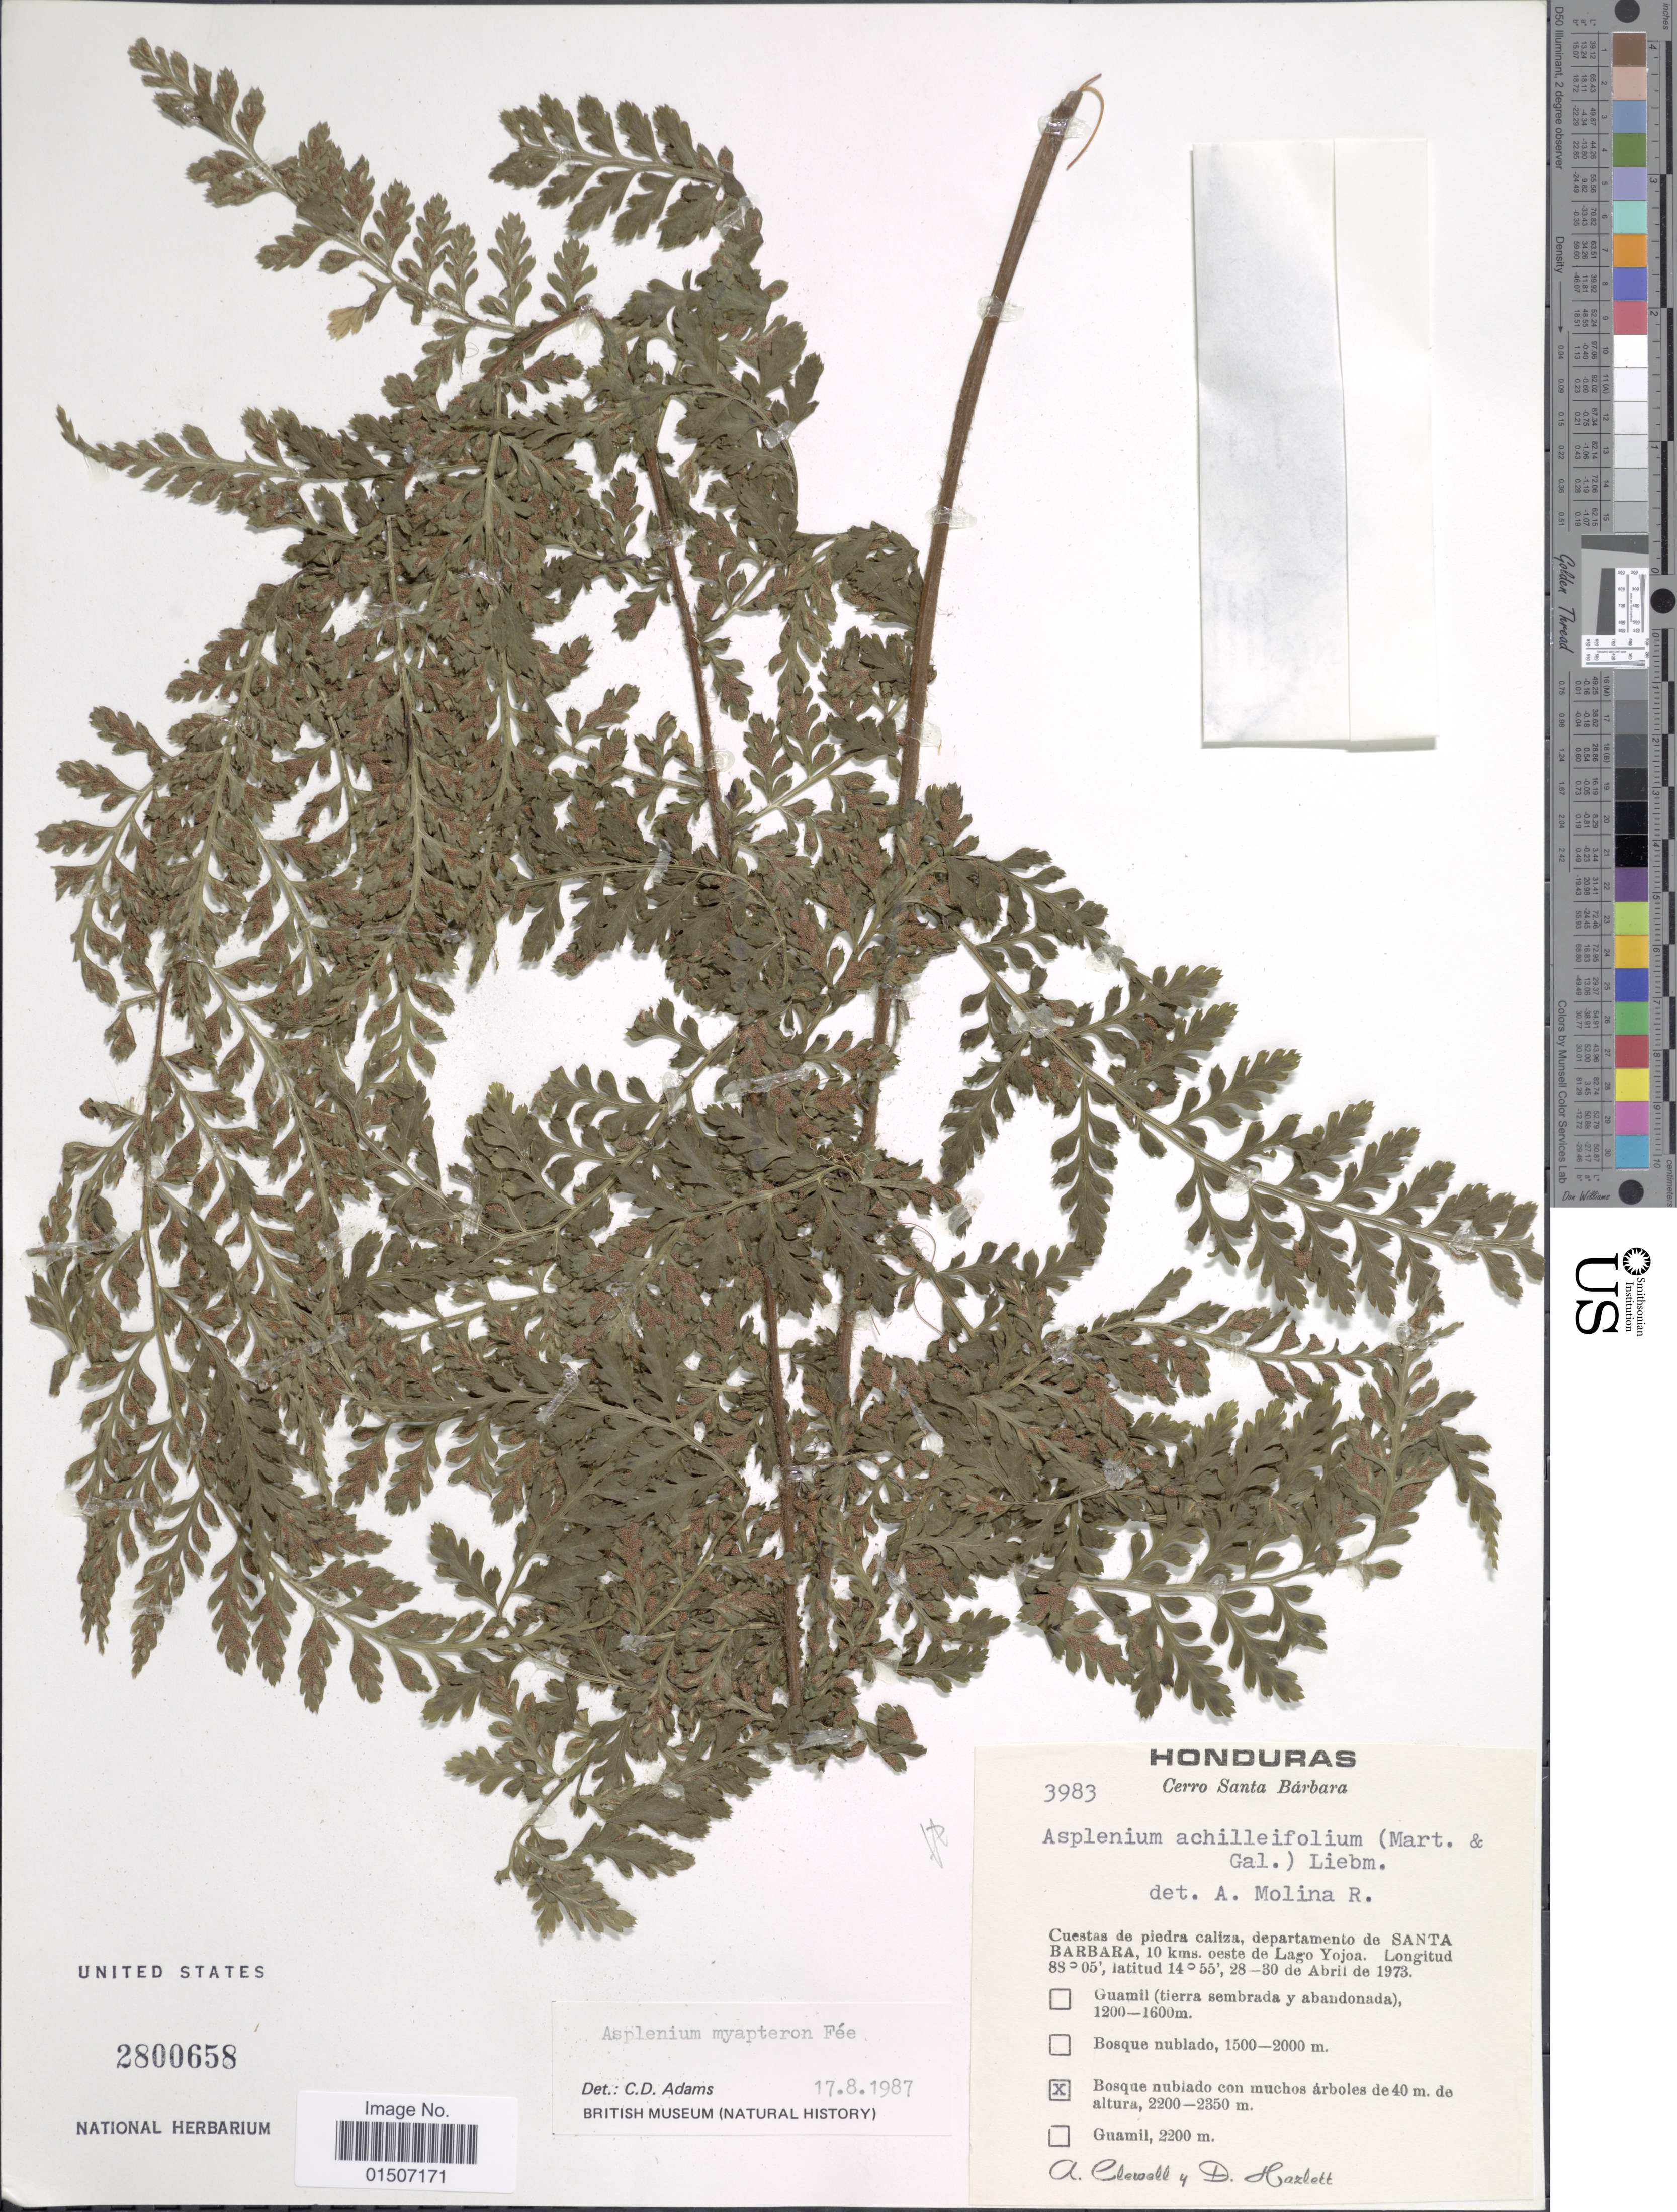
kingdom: Plantae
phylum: Tracheophyta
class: Polypodiopsida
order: Polypodiales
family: Aspleniaceae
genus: Asplenium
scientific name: Asplenium myapteron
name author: Fée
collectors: A. Clewell & D. Hazlett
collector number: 3983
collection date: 1973-04-28/1973-04-30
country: Honduras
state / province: Santa Bárbara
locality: Cerro Santa Bárbara, Cuestas de piedra caliza, departamento de Santa Barbara, 10 kms. oeste de Lago Yojoa, Bosque nubiado con muchos árboles de 40 m.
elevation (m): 2200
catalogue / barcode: US 2800658